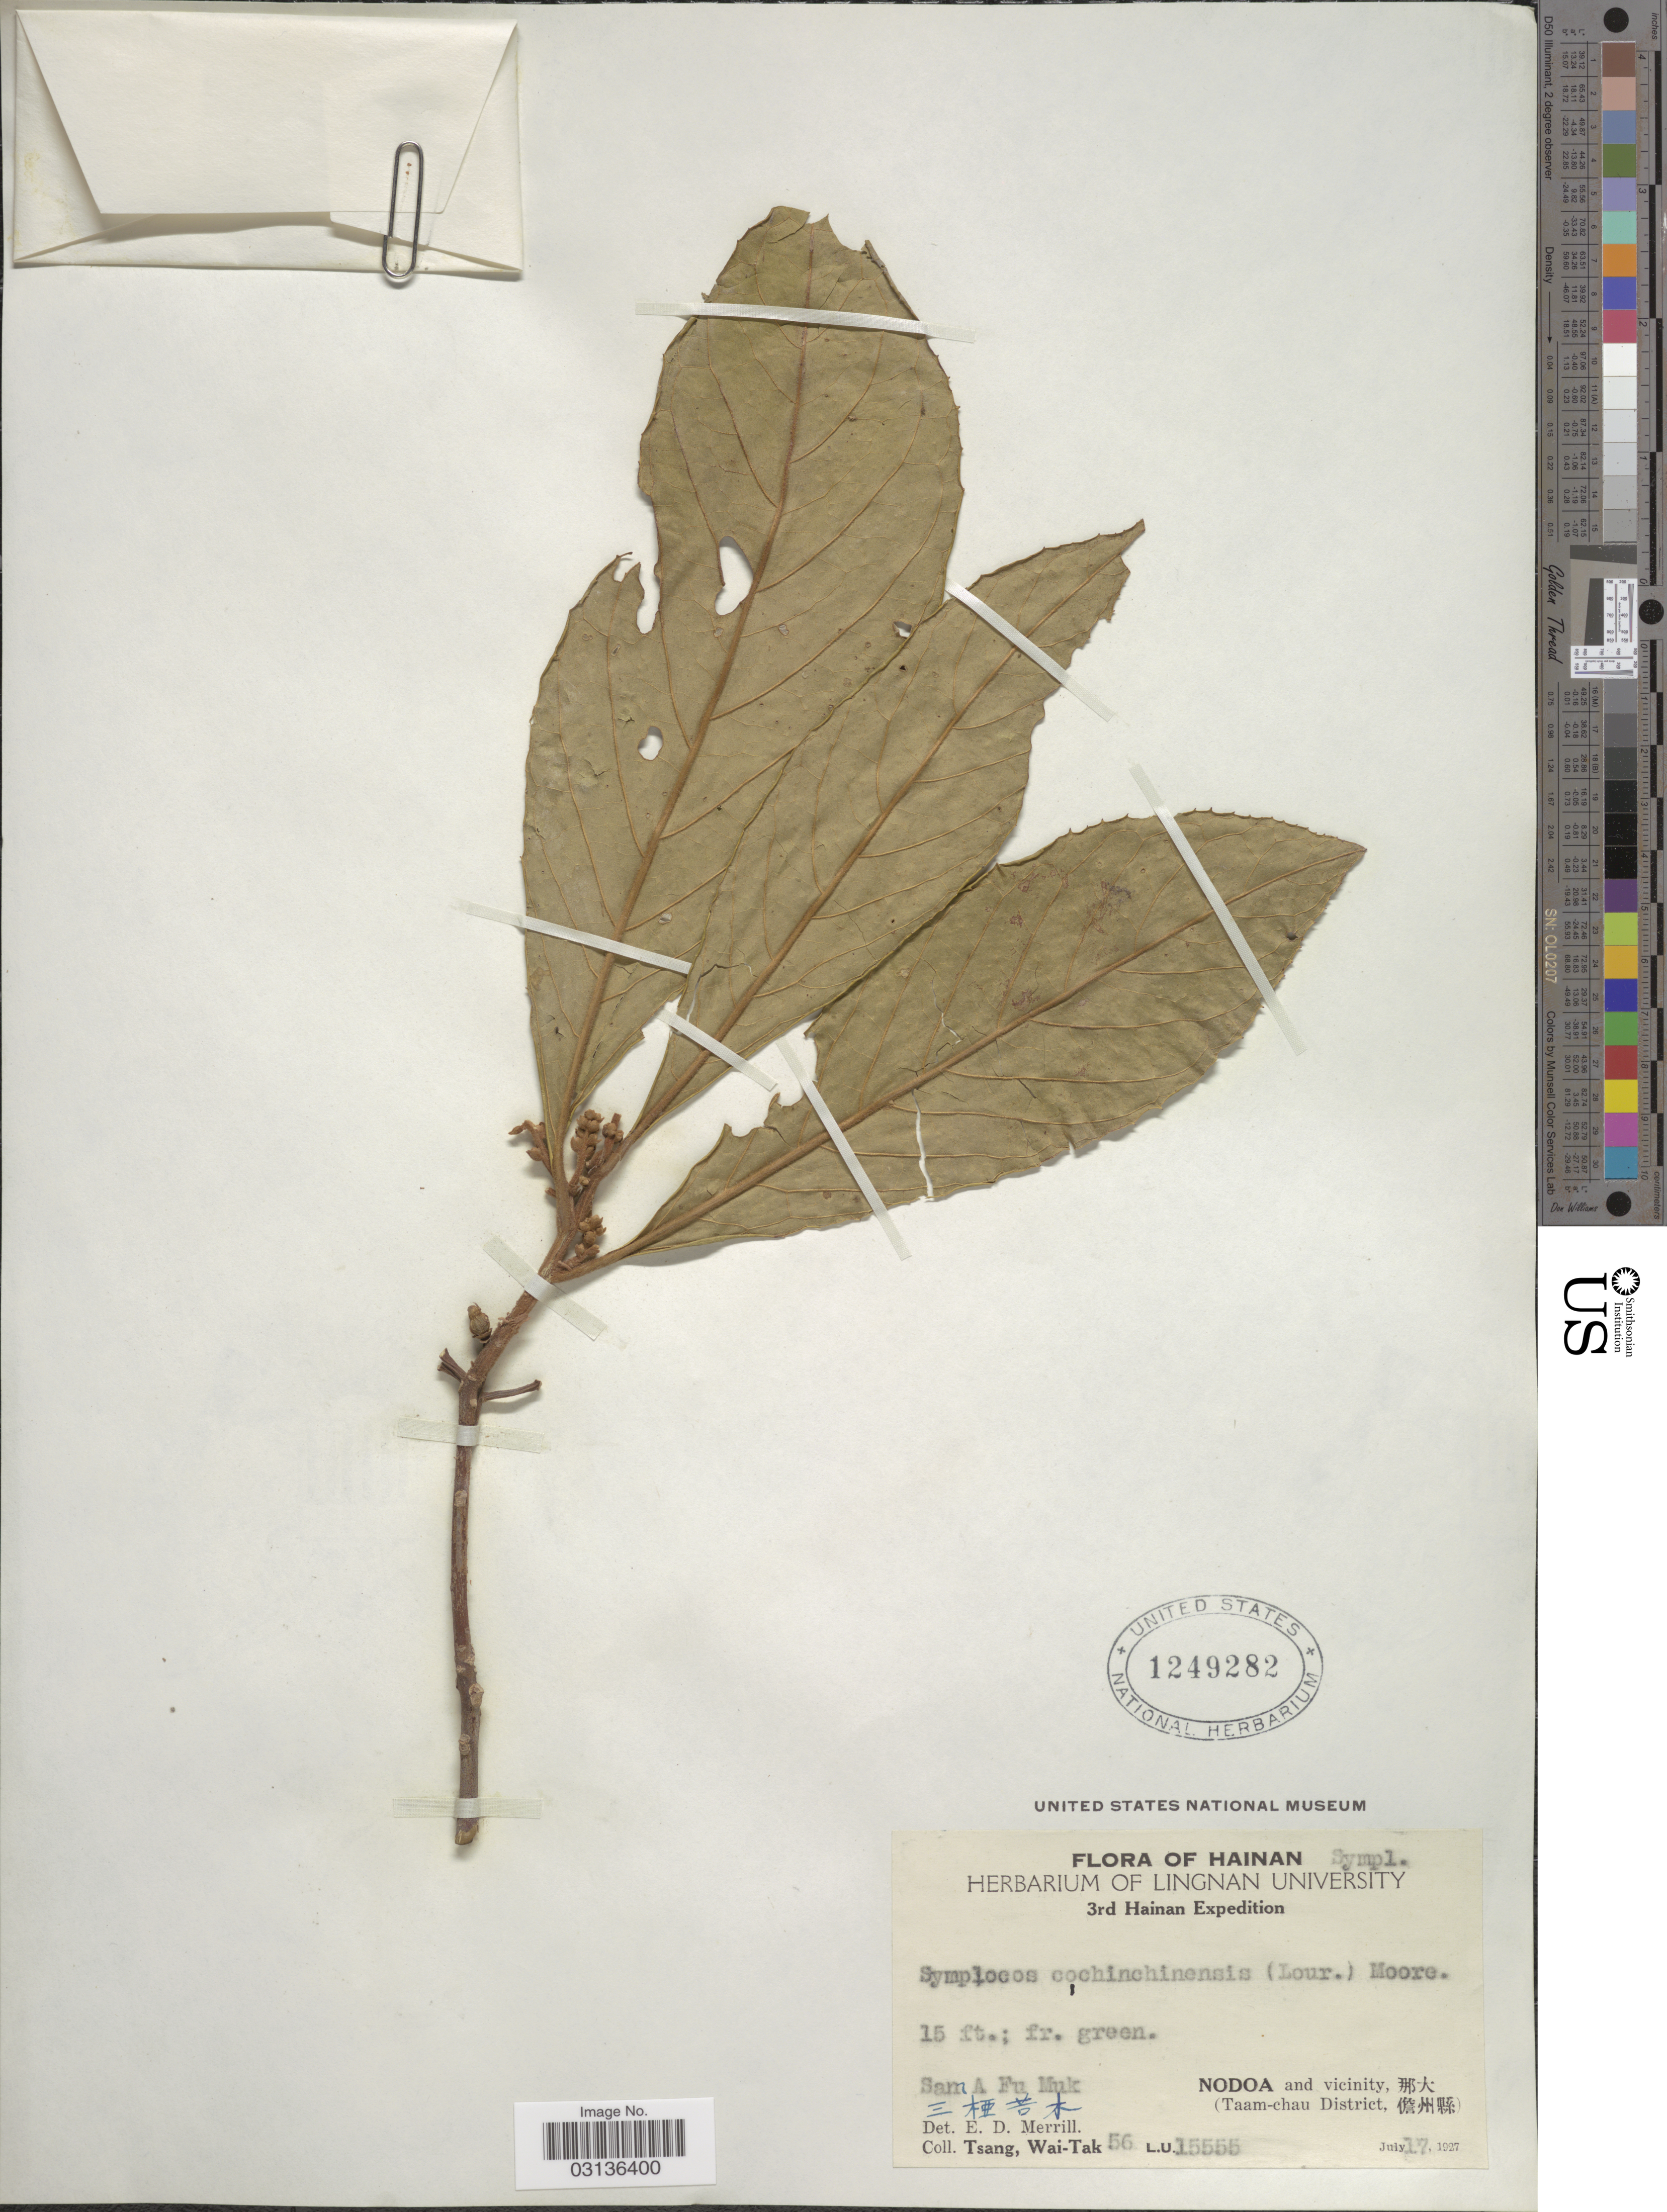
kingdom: Plantae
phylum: Tracheophyta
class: Magnoliopsida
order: Ericales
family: Symplocaceae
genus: Symplocos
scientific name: Symplocos cochinchinensis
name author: (Lour.) S. Moore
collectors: W. T. Tsang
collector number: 56L.U.15555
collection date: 1927-07-17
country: China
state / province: Hainan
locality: Sam A Fu Muk. Nodoa and vicinity (Taam-chau District).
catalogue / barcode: US 1249282